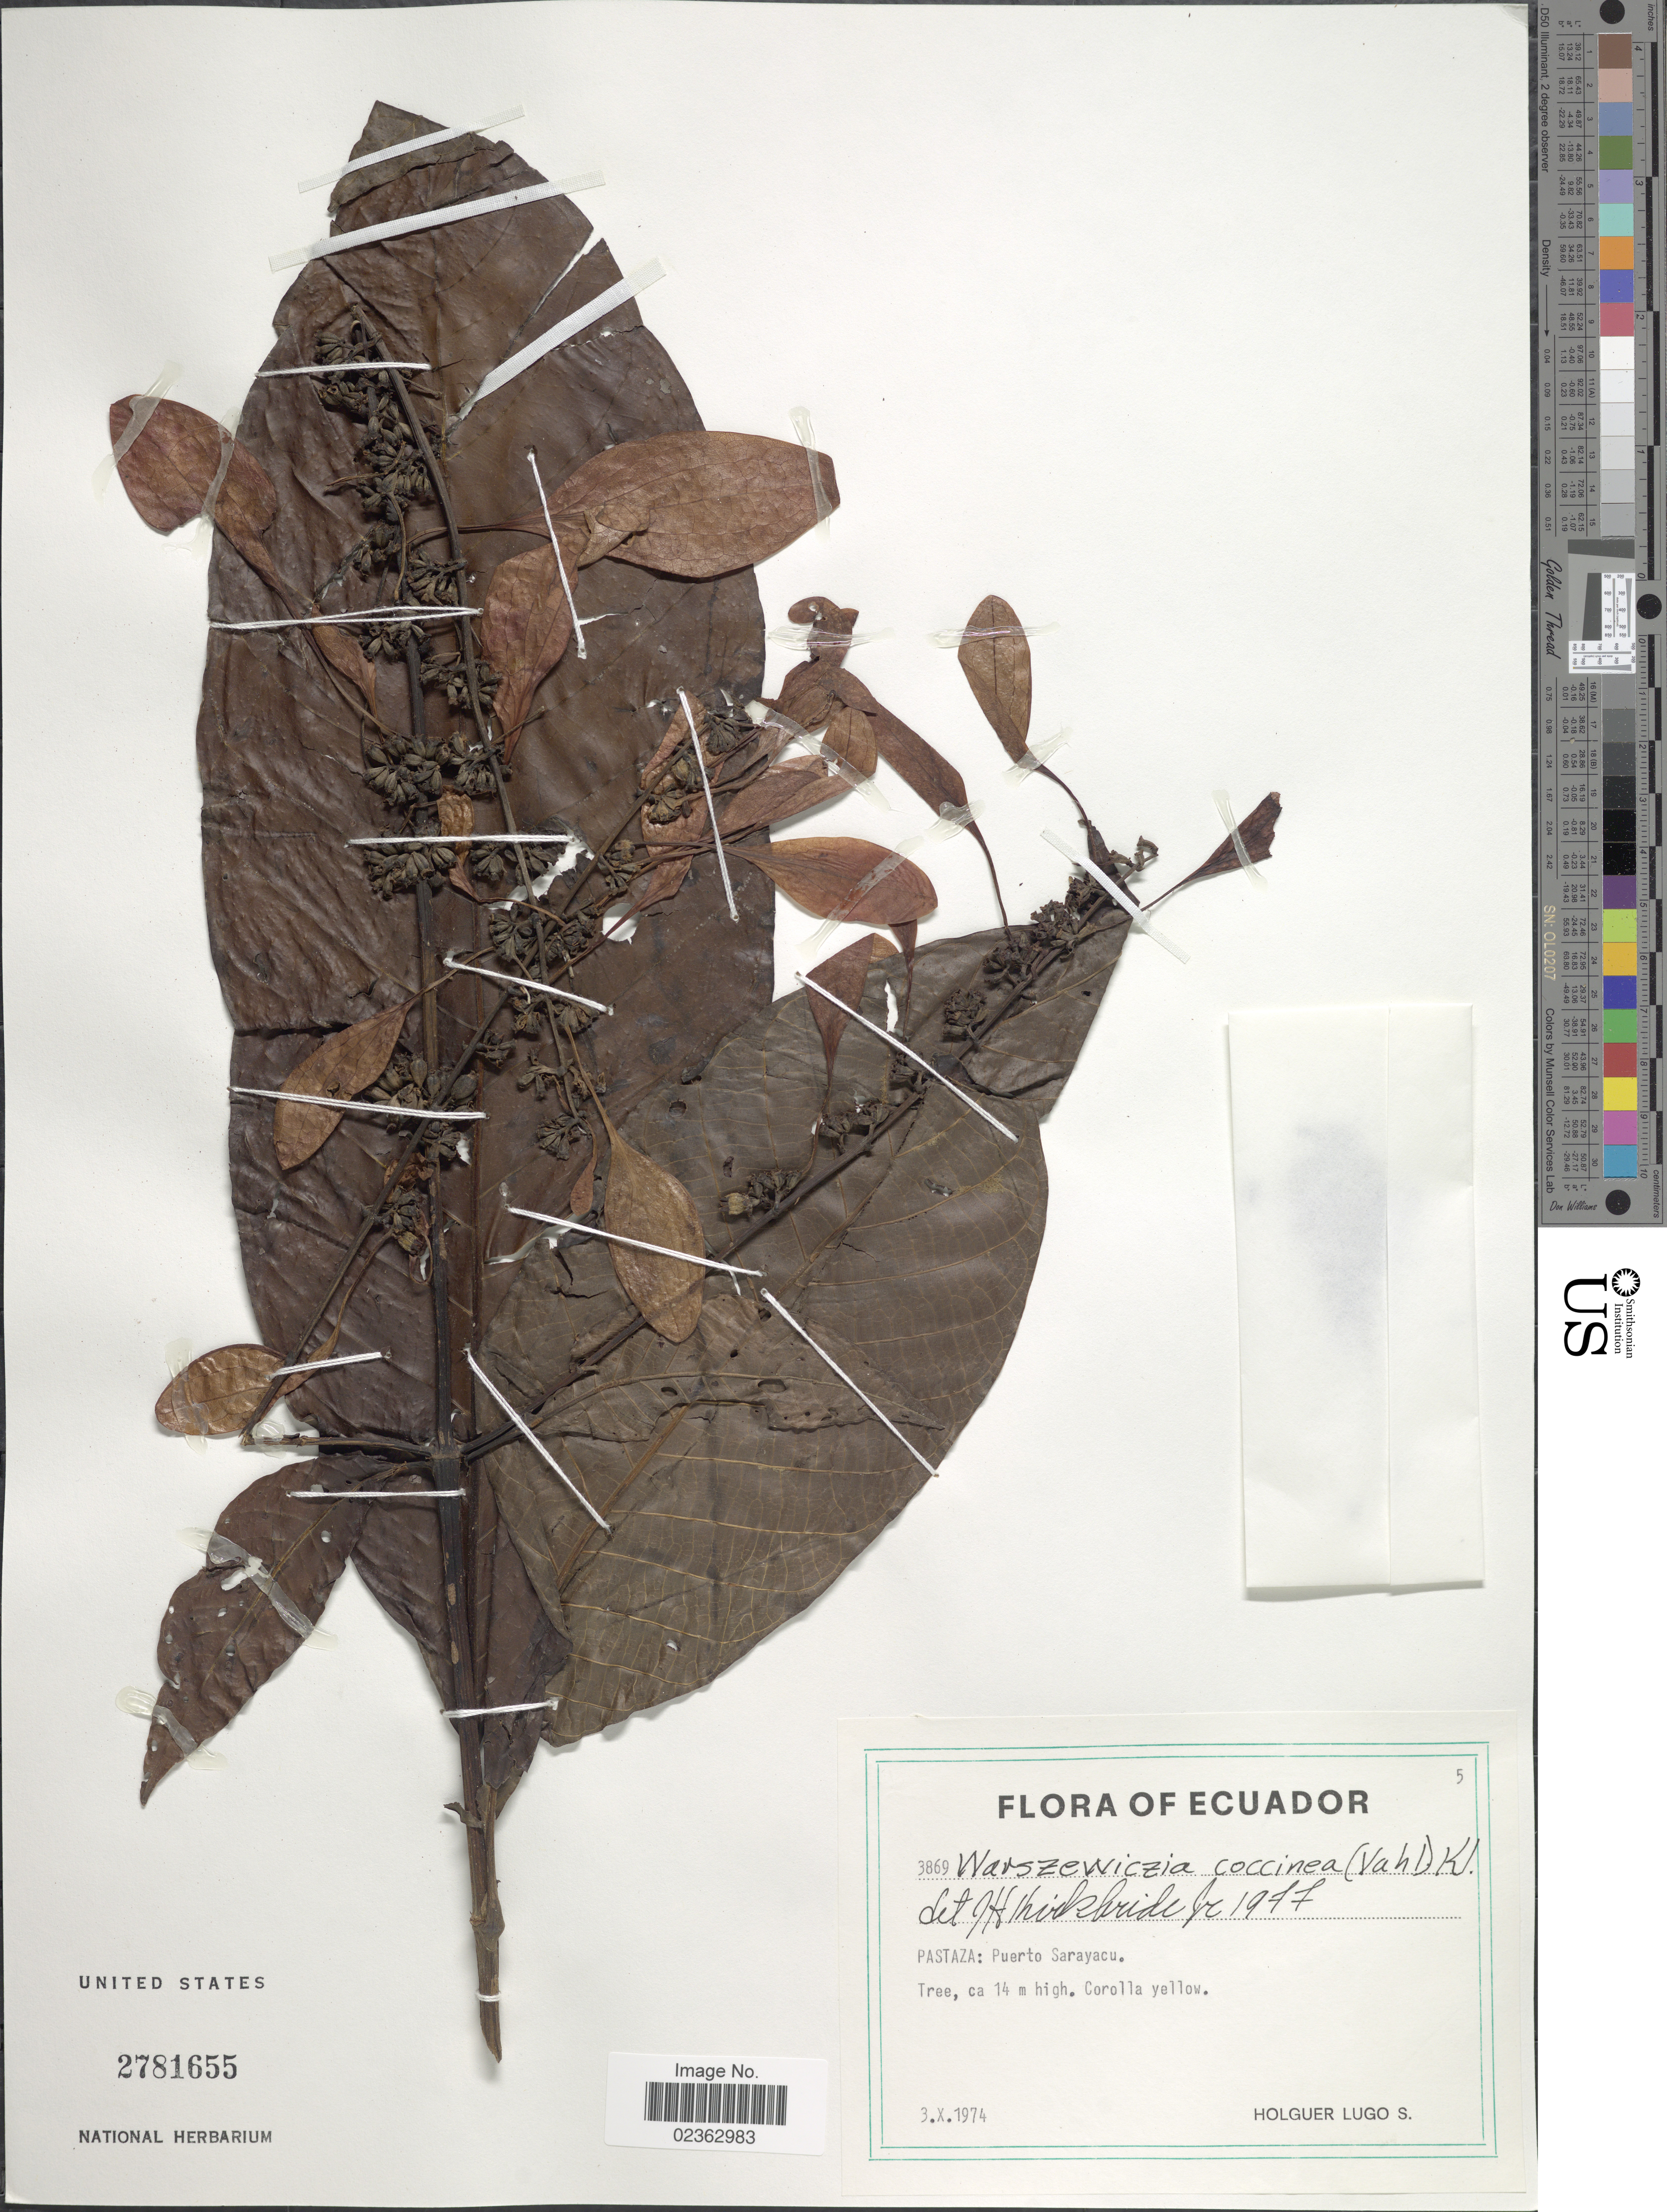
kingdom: Plantae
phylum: Tracheophyta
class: Magnoliopsida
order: Gentianales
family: Rubiaceae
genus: Warszewiczia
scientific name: Warszewiczia coccinea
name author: (Vahl) Klotzsch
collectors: H. Lugo S.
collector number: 386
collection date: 1974-10-03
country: Ecuador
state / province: Pastaza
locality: Puerto Sarayacu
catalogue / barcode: US 2781655